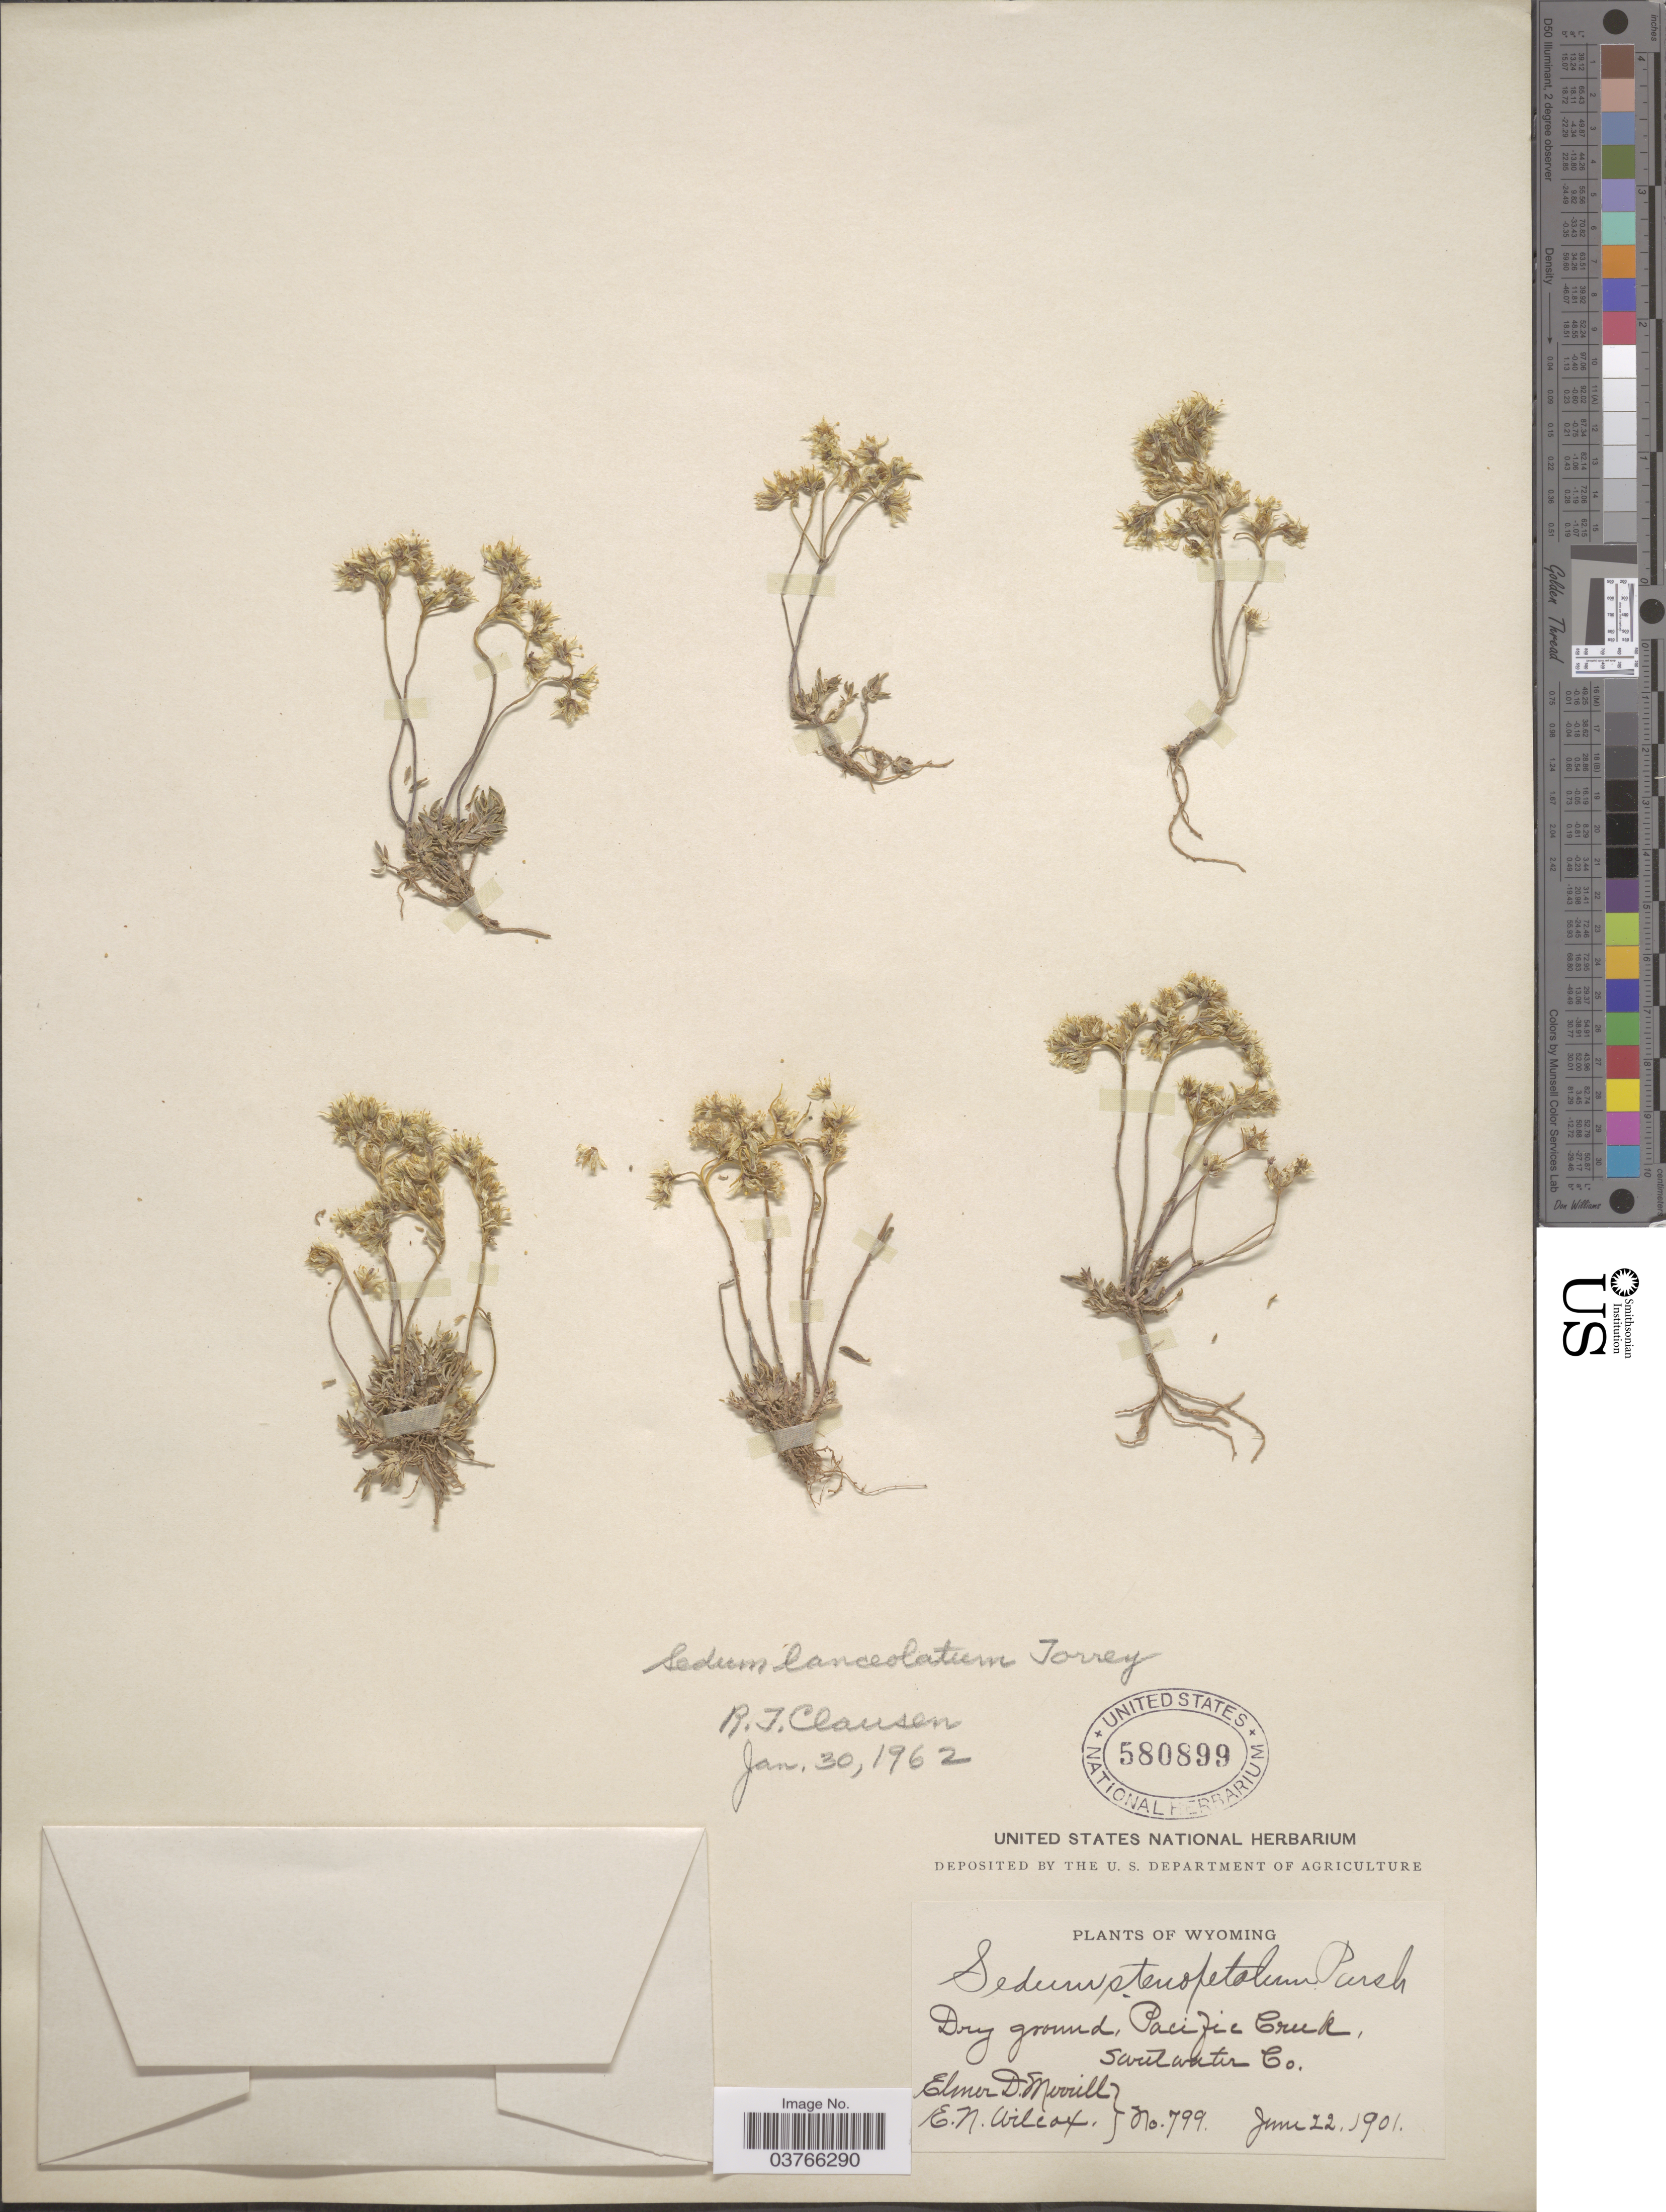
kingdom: Plantae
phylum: Tracheophyta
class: Magnoliopsida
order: Saxifragales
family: Crassulaceae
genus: Sedum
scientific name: Sedum lanceolatum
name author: Torr.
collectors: E. D. Merrill & E. Wilcox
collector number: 799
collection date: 1901-06-22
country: United States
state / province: Wyoming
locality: Dry ground, Pacific Creek, Sweetwater Co.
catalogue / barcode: US 580899